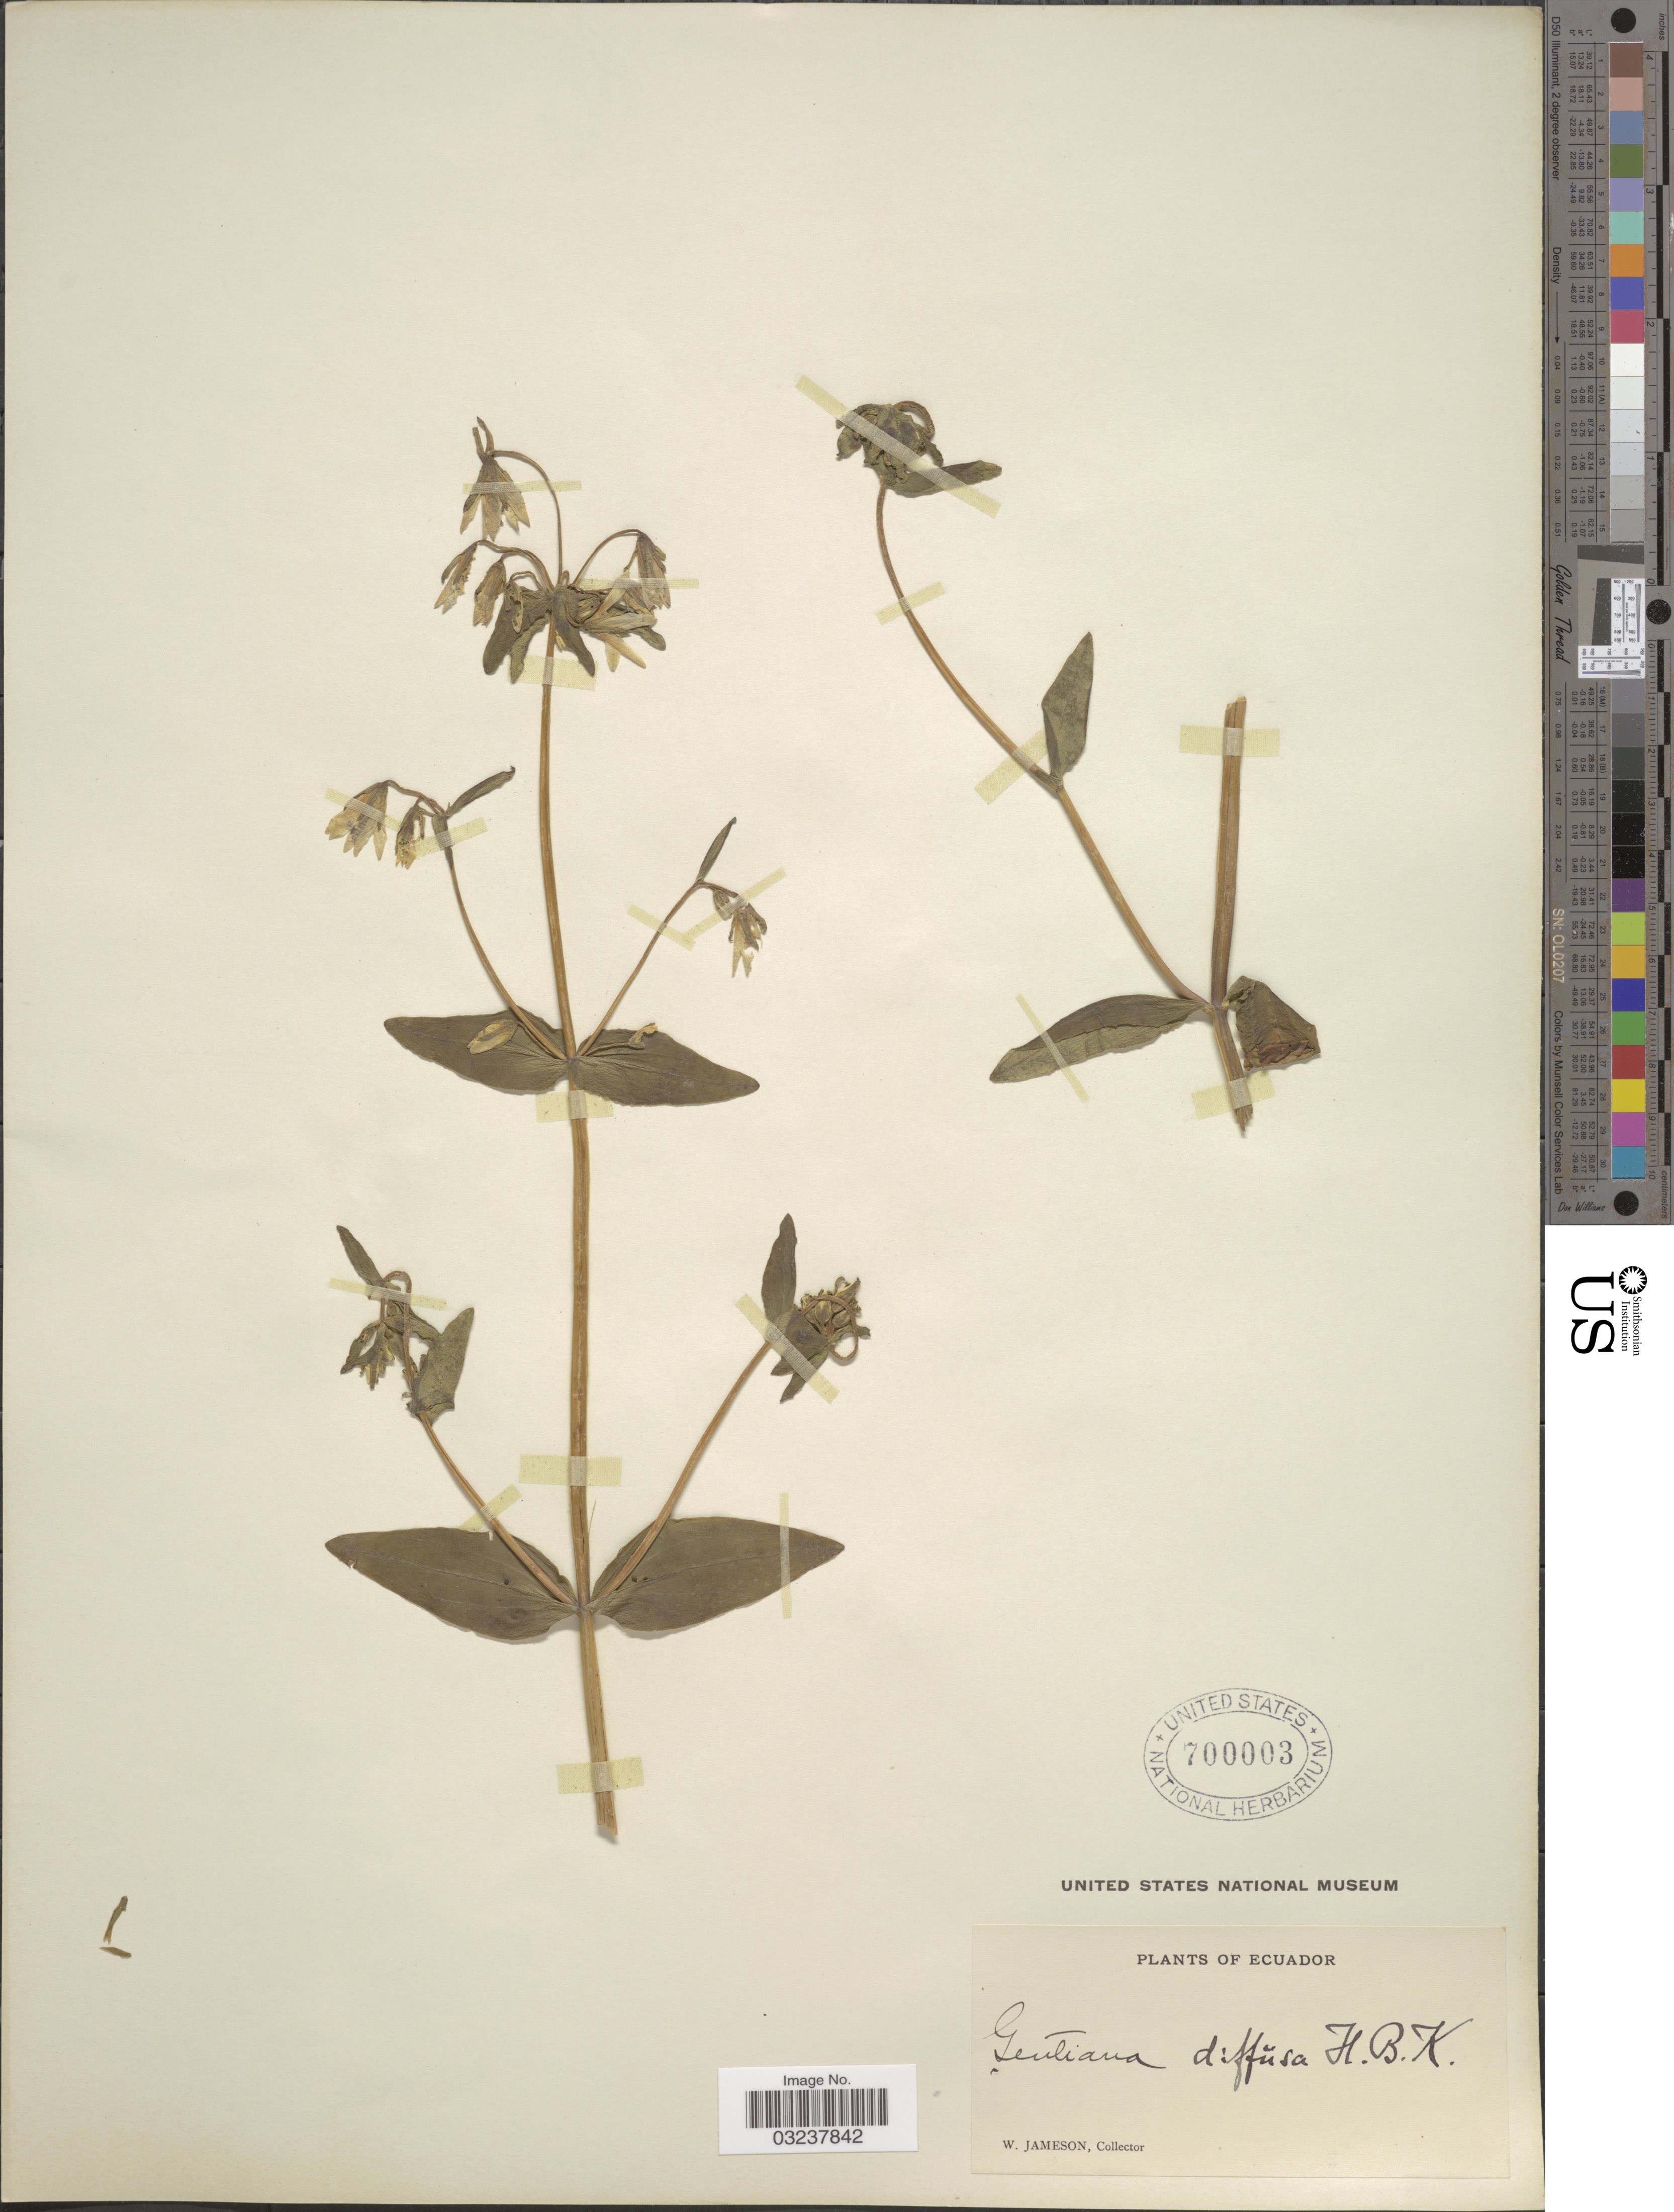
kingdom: Plantae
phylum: Tracheophyta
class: Magnoliopsida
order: Gentianales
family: Gentianaceae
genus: Gentianella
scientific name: Gentianella rapunculoides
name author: (Willd. ex Schult.) J.S. Pringle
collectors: W. Jameson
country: Ecuador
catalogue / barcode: US 700003